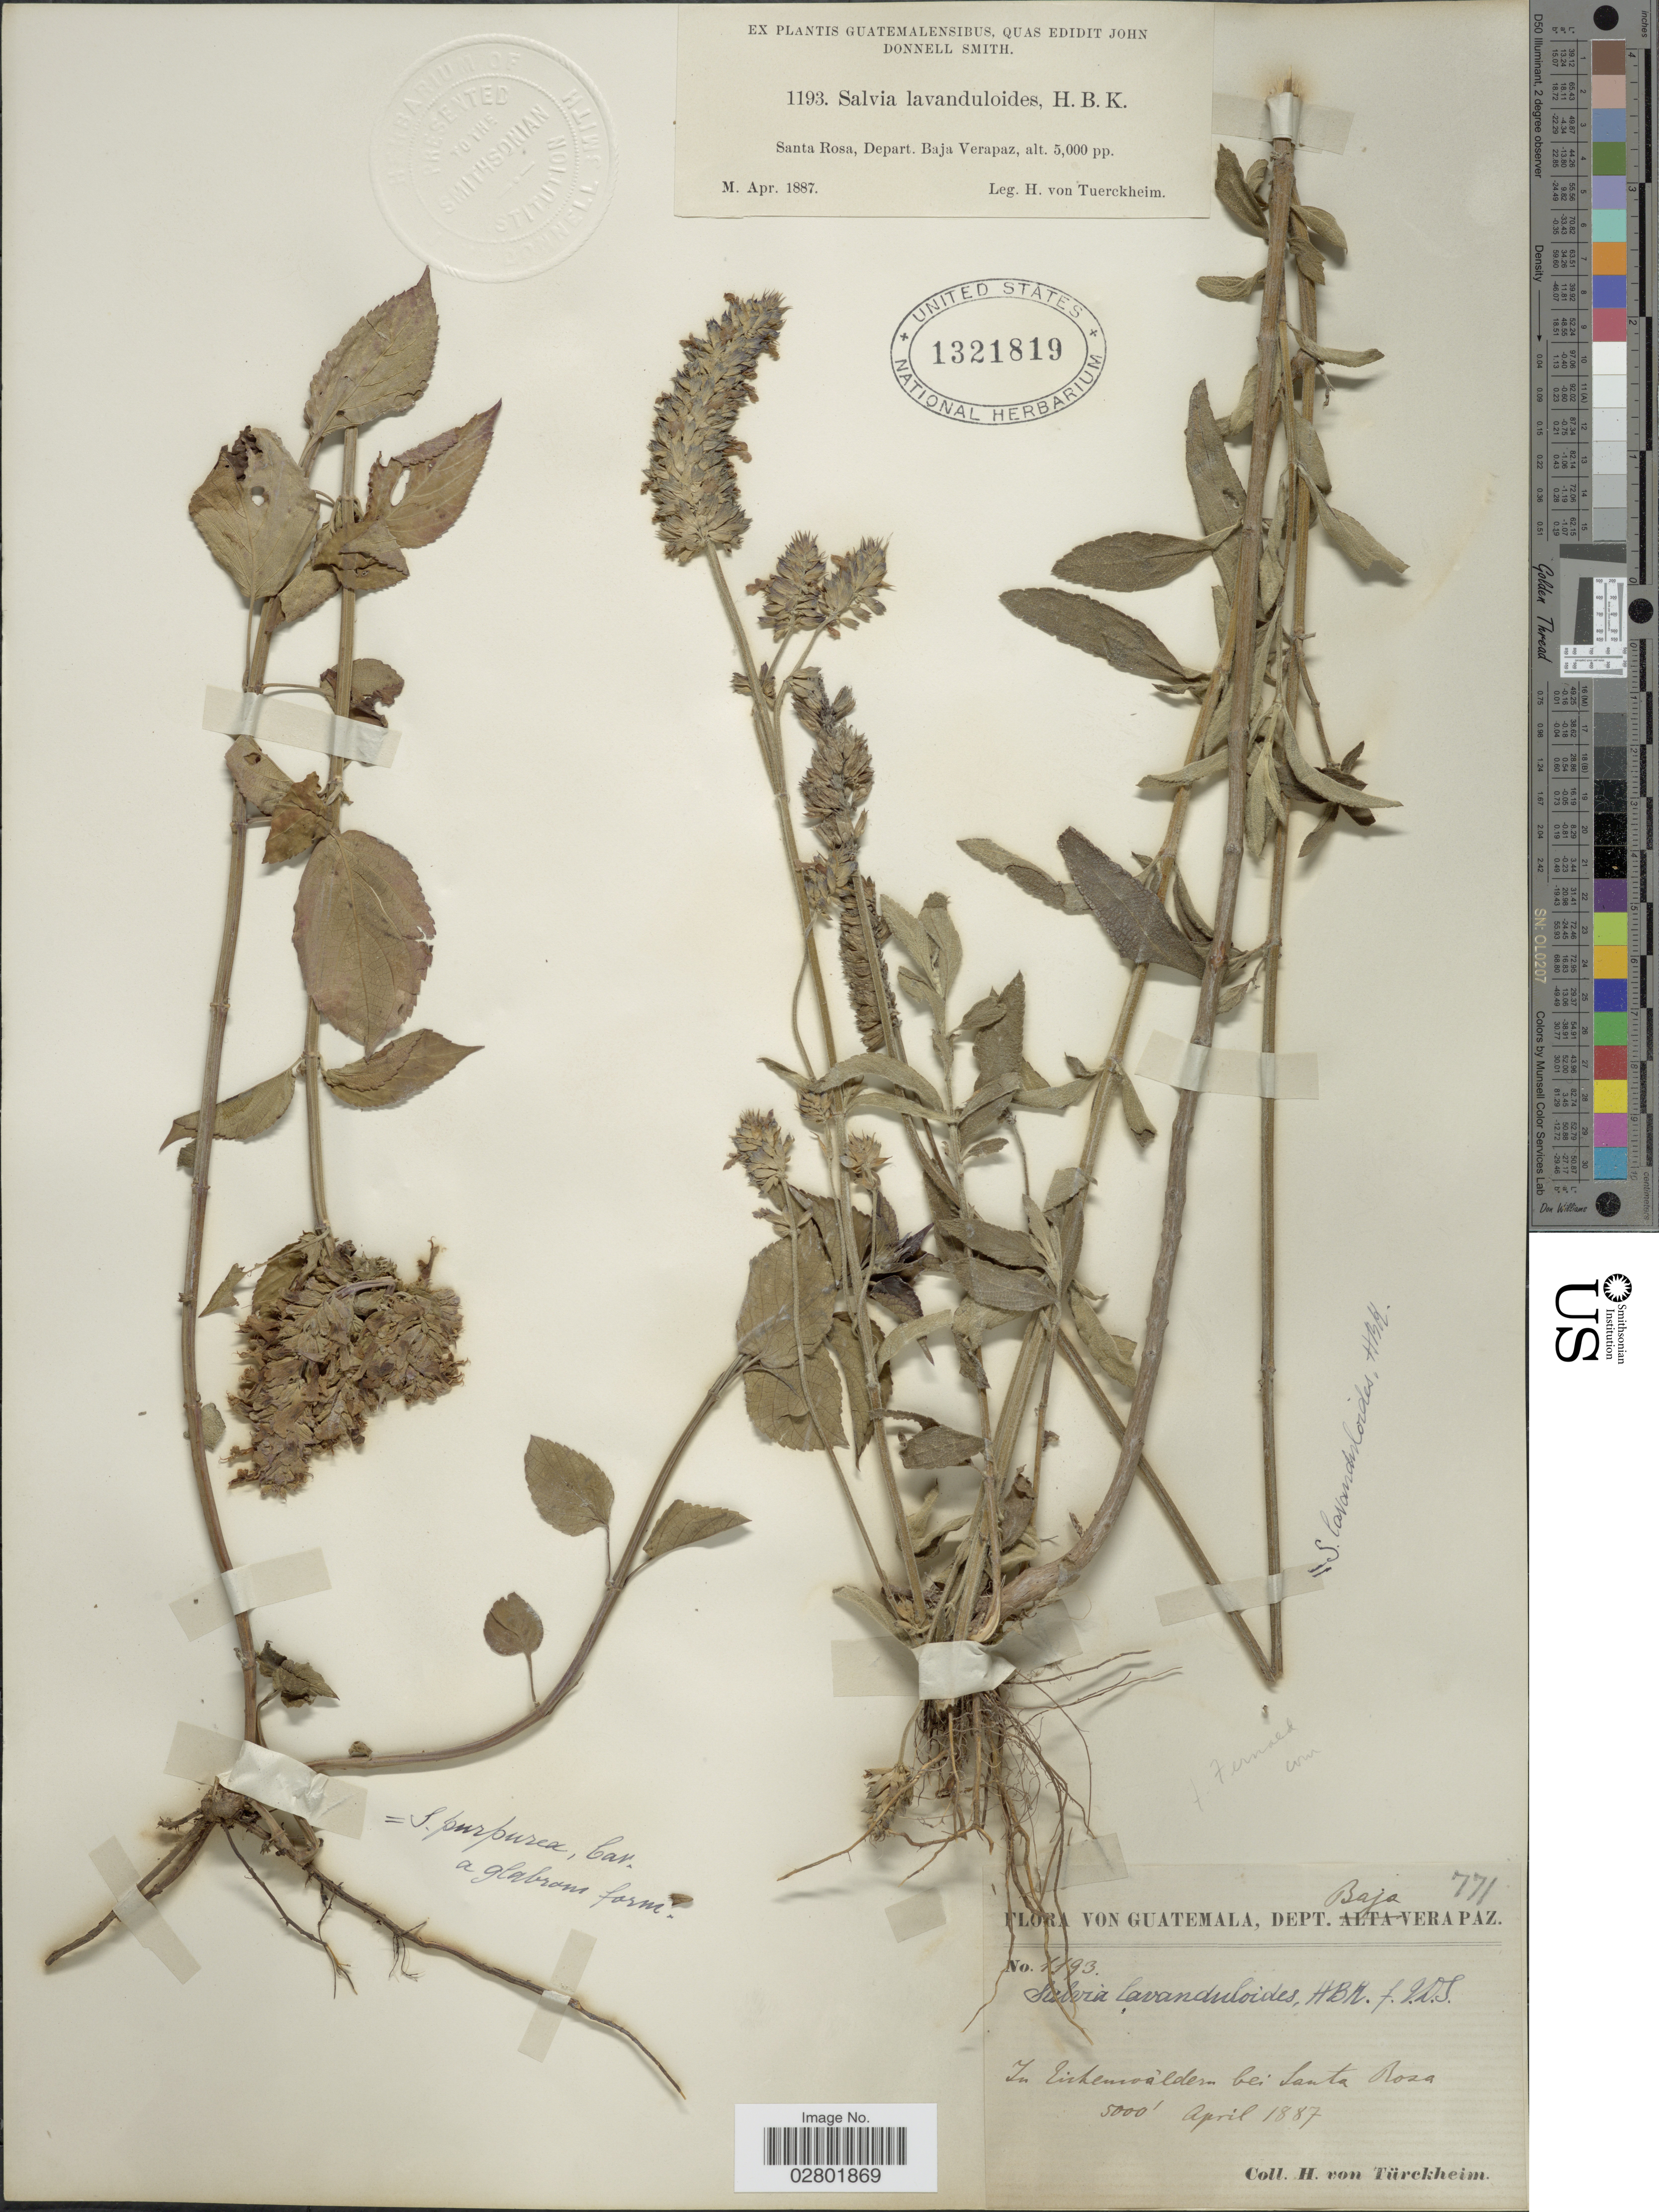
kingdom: Plantae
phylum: Tracheophyta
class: Magnoliopsida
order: Lamiales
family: Lamiaceae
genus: Salvia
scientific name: Salvia lavanduloides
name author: Kunth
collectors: H. von Türckheim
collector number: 1193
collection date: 1887-04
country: Guatemala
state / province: Baja Verapaz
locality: Santa Rosa, Depart. Baja Verapaz.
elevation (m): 1524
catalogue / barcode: US 1321819